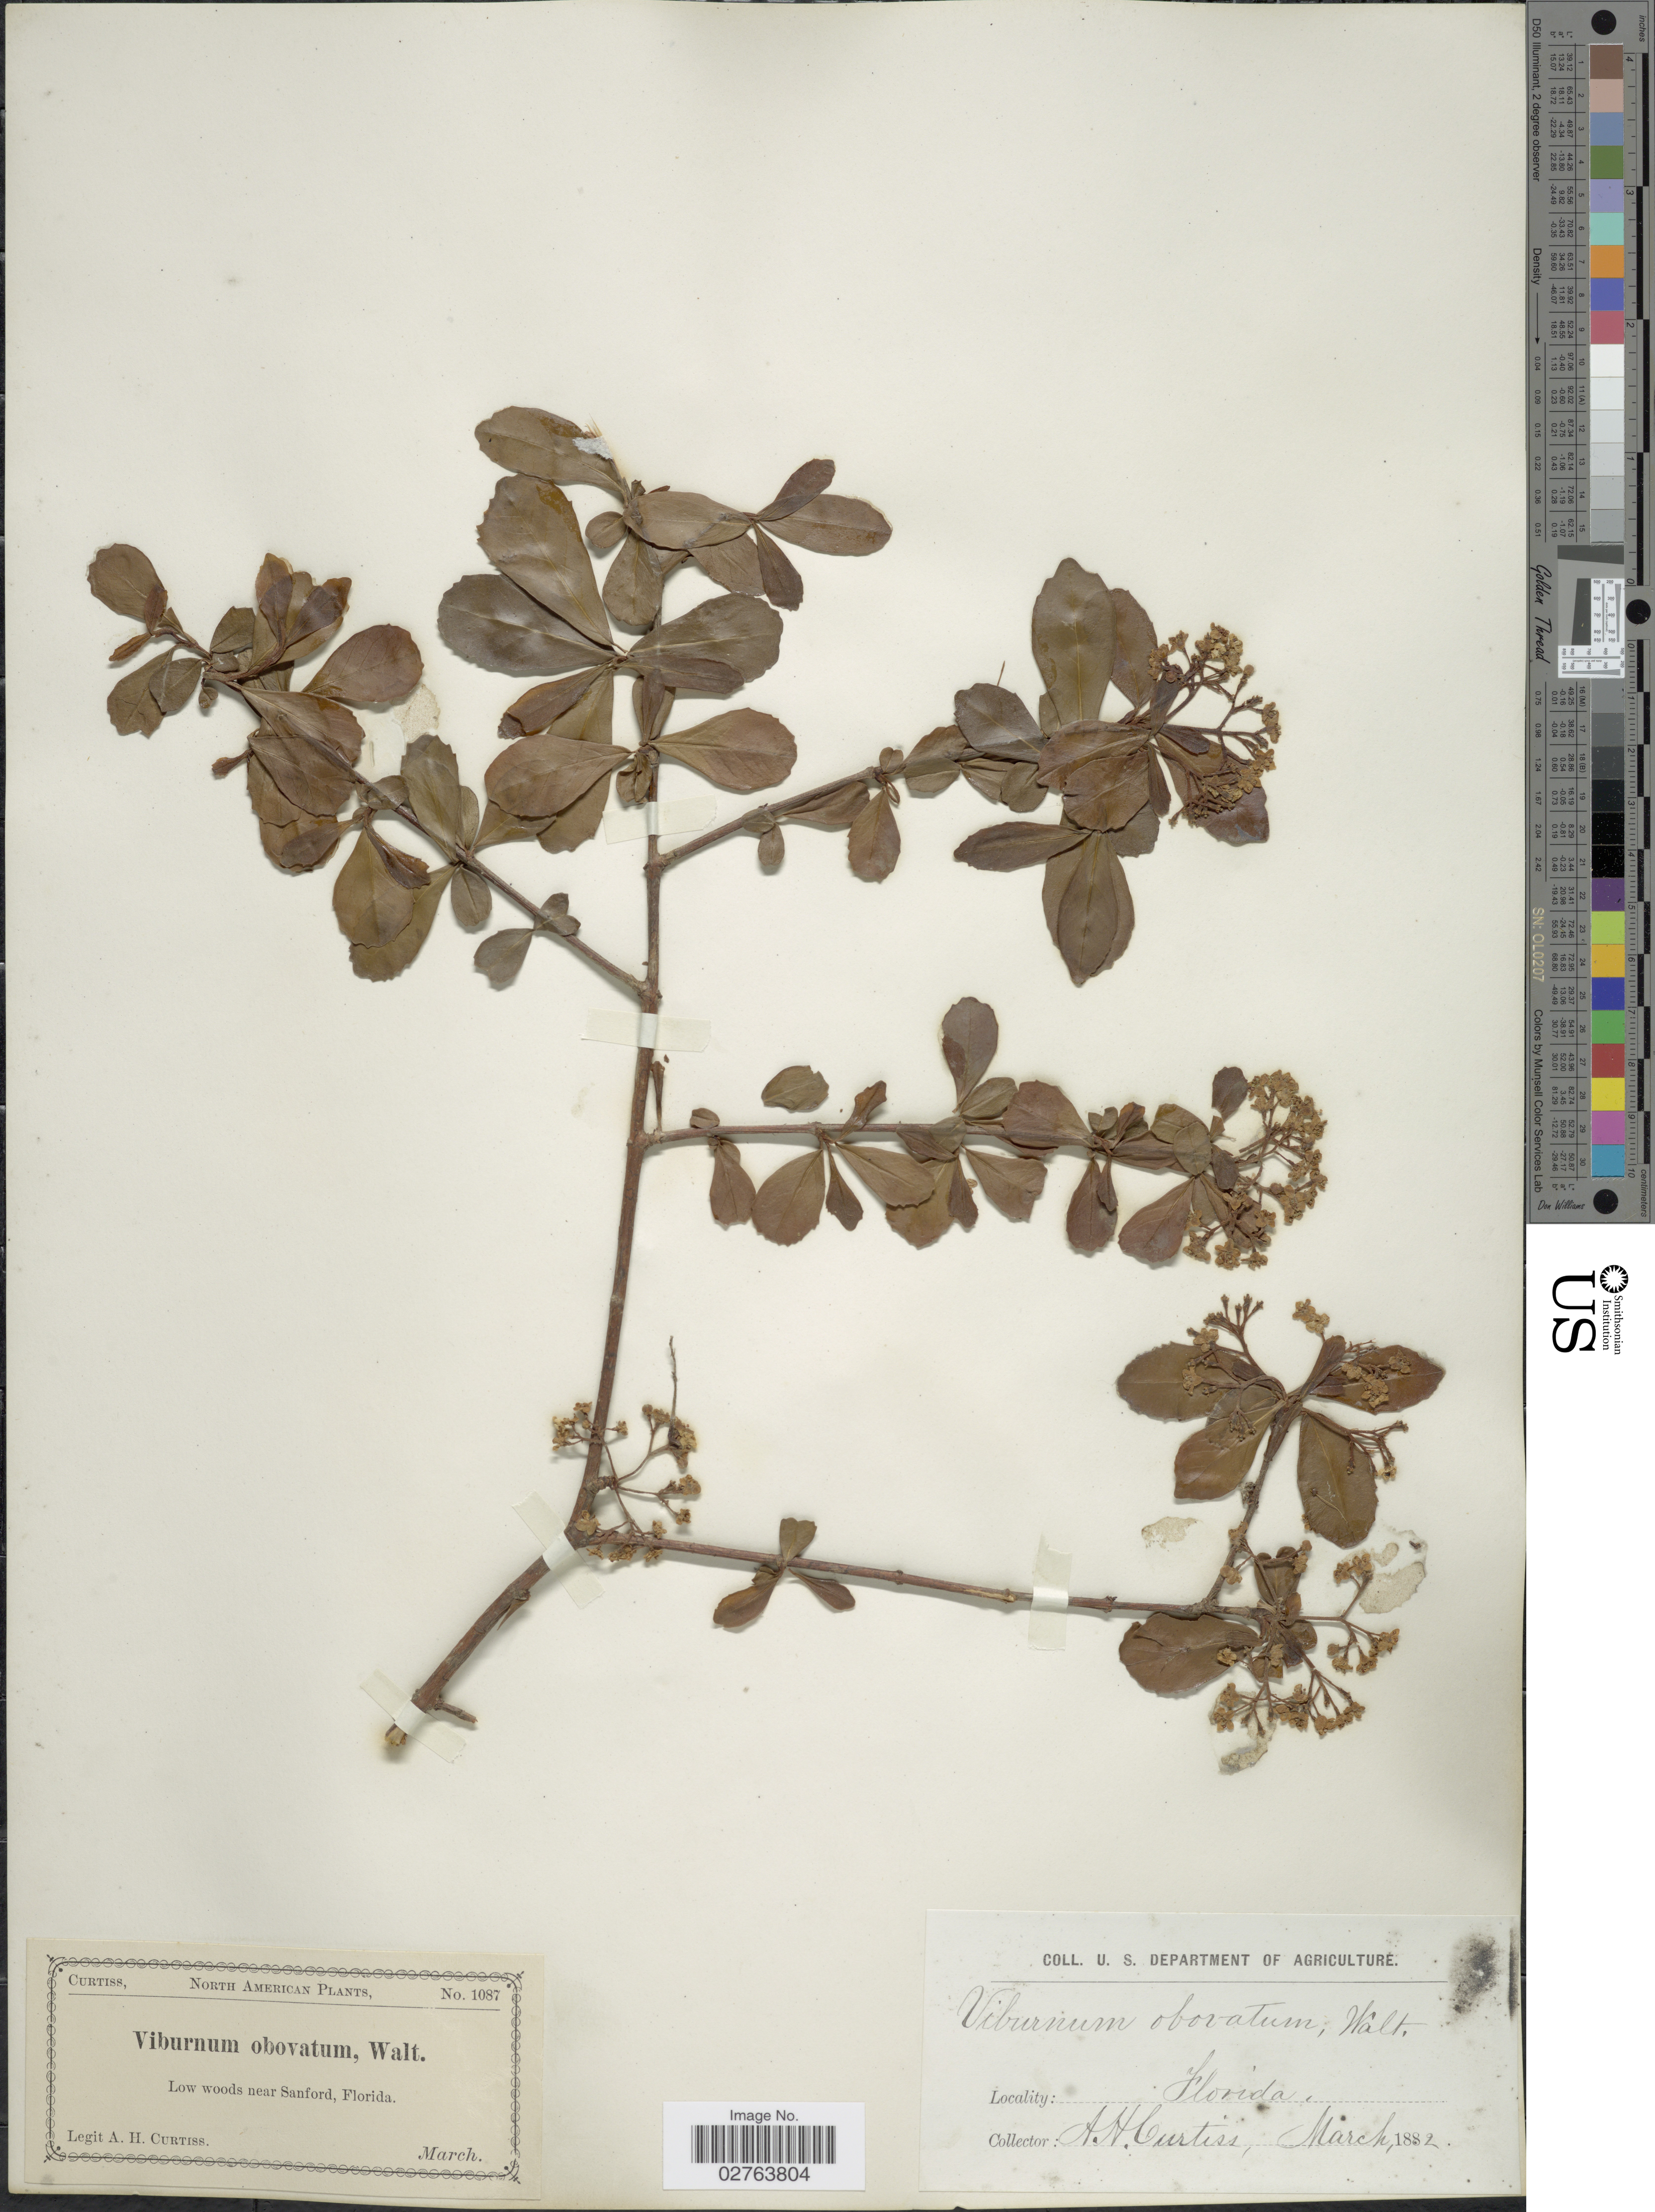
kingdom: Plantae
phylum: Tracheophyta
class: Magnoliopsida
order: Dipsacales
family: Viburnaceae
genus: Viburnum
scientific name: Viburnum obovatum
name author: Walter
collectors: A. H. Curtiss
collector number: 1087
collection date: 1882-03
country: United States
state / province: Georgia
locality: Low woods near Sanford.